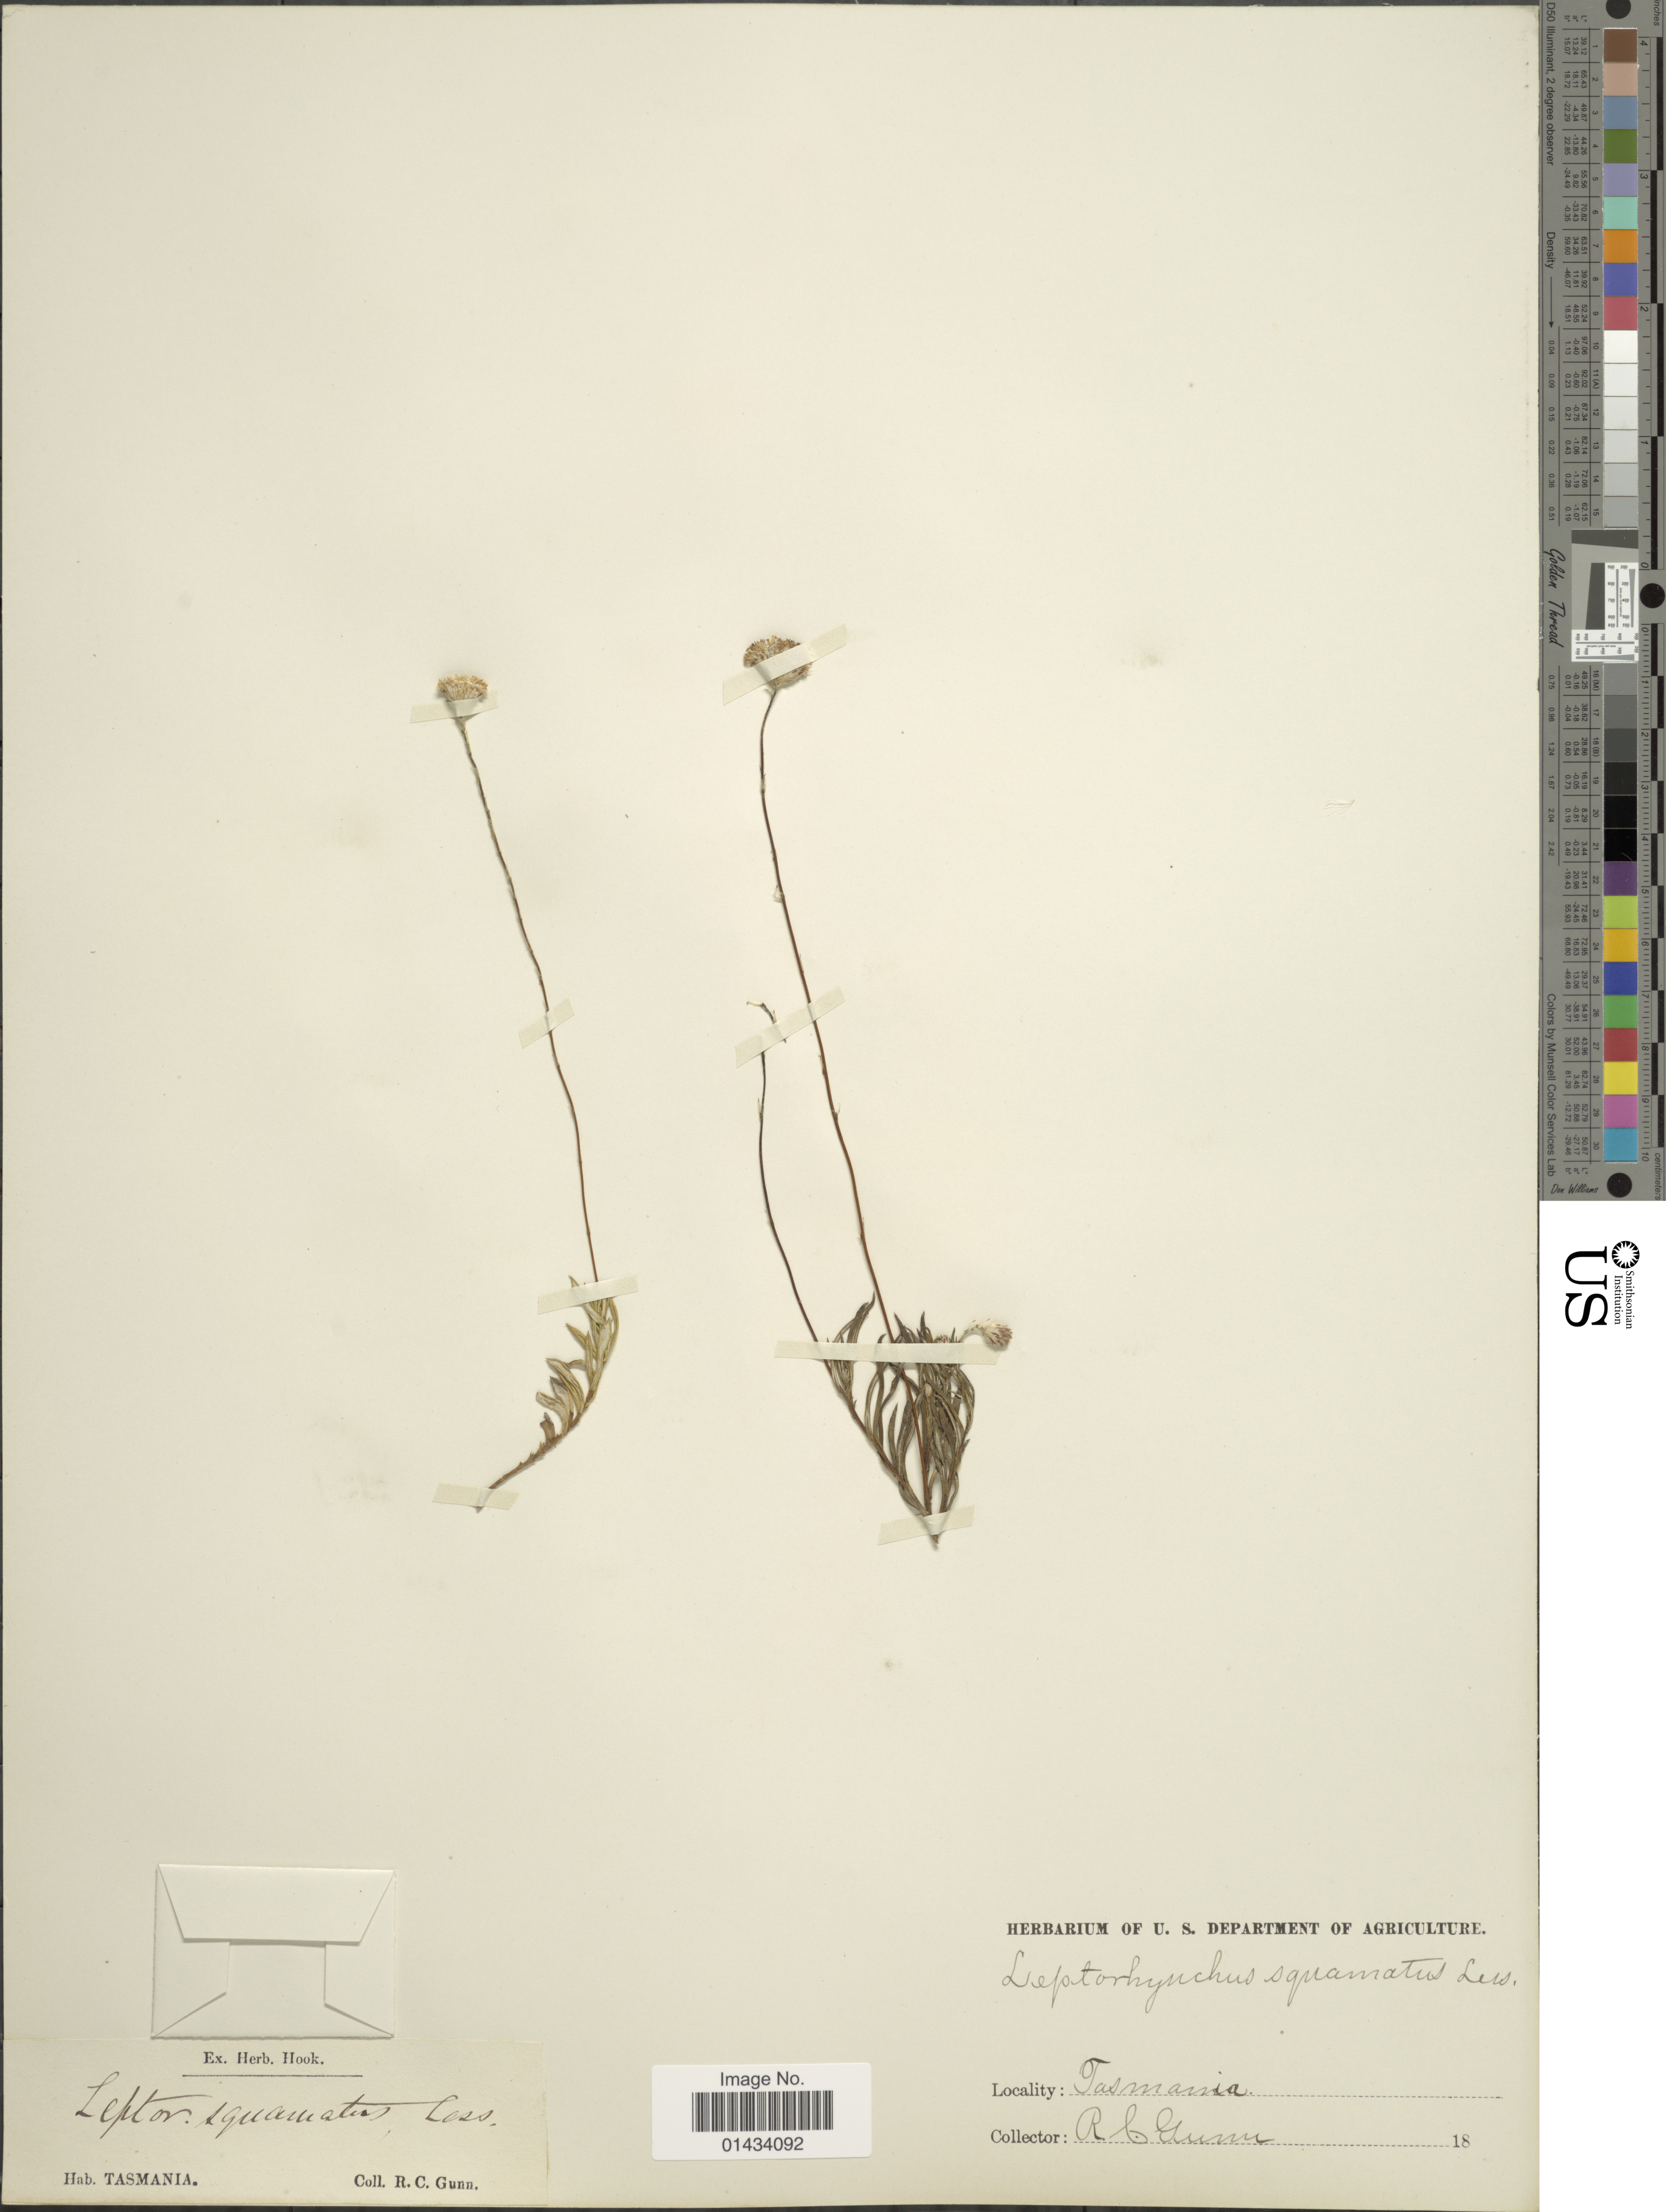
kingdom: Plantae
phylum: Tracheophyta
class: Magnoliopsida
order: Asterales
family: Asteraceae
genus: Leptorhynchos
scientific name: Leptorhynchos squamatus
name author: (Labill.) Less.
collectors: R. Gunn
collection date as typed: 18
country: Australia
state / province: Tasmania